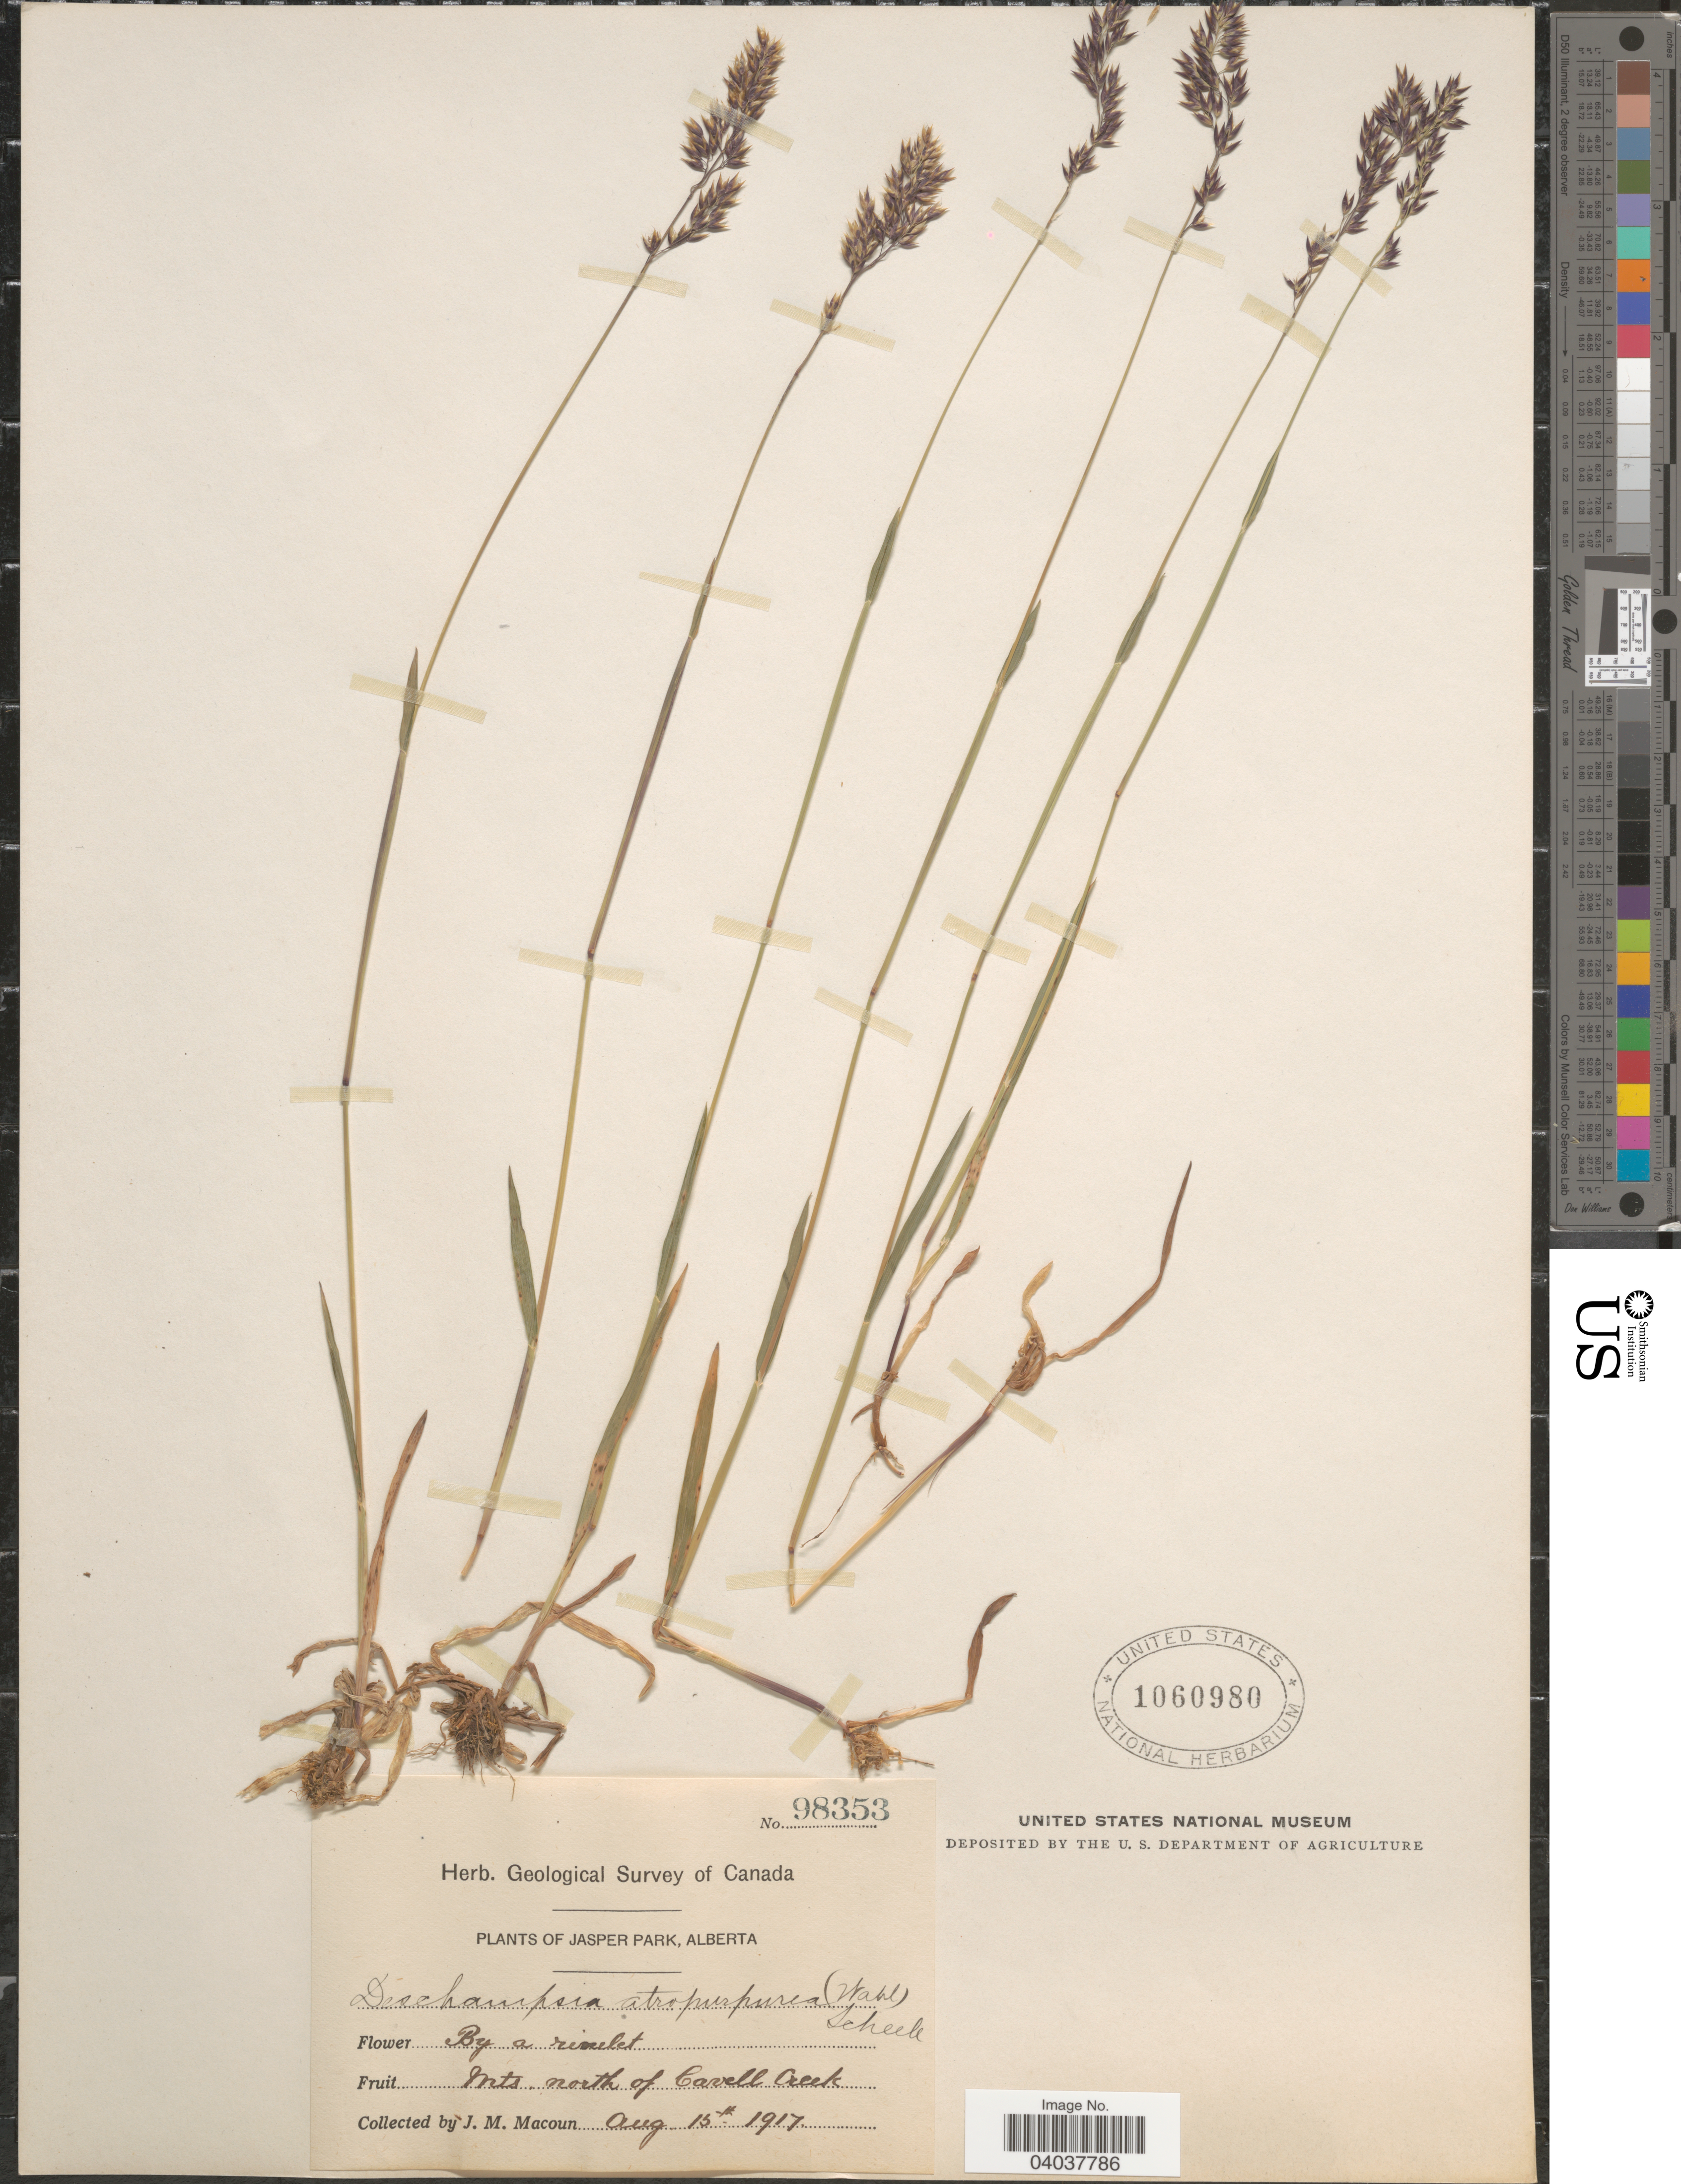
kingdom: Plantae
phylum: Tracheophyta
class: Liliopsida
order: Poales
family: Poaceae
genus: Vahlodea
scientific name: Vahlodea atropurpurea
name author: (Wahlenb.) Fr. ex Hartm.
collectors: J. M. Macoun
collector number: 98353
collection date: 1917-08-15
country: Canada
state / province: Alberta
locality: Jasper Park. Mts. north of Cavell Creek.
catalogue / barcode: US 1060980